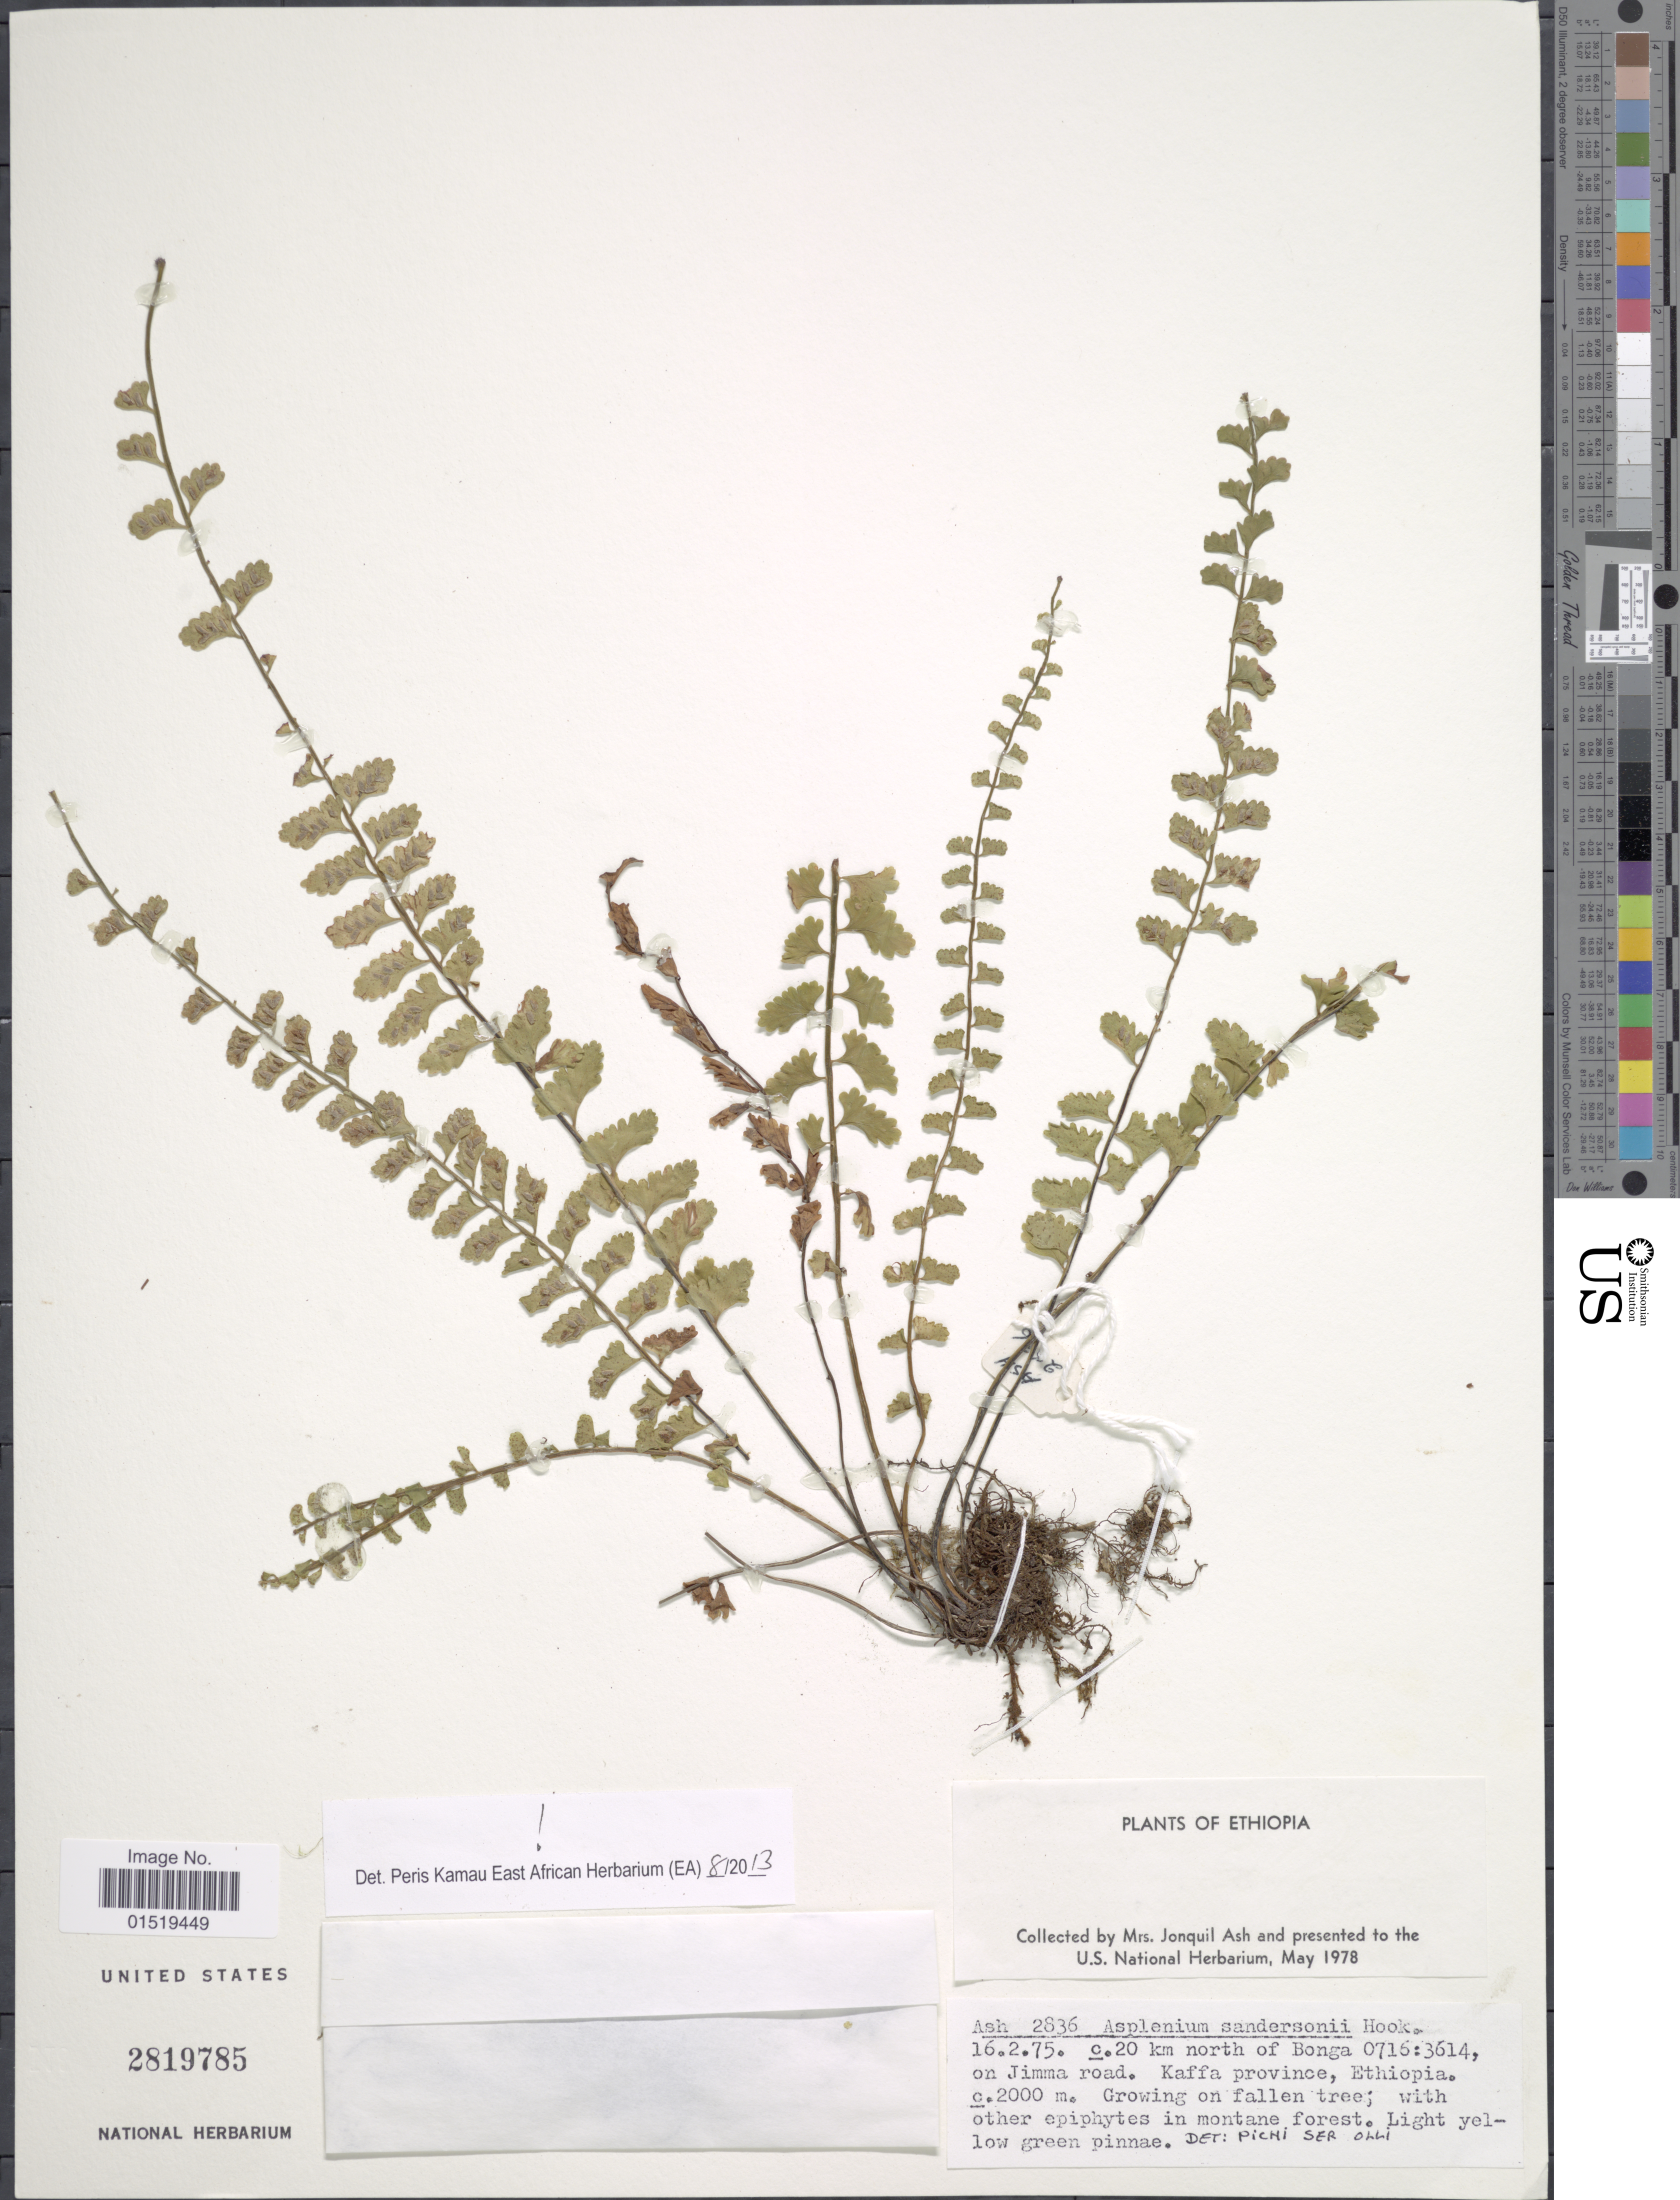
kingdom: Plantae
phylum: Tracheophyta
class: Polypodiopsida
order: Polypodiales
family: Aspleniaceae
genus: Asplenium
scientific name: Asplenium sandersonii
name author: Hook.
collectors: J. Ash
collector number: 2836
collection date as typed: Transcribed d/m/y: 16/2/75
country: Ethiopia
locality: C. 20 km north of Bonga 0716:3614, on Jimma road. Kaffa province.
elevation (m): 2000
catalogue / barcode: US 2819785